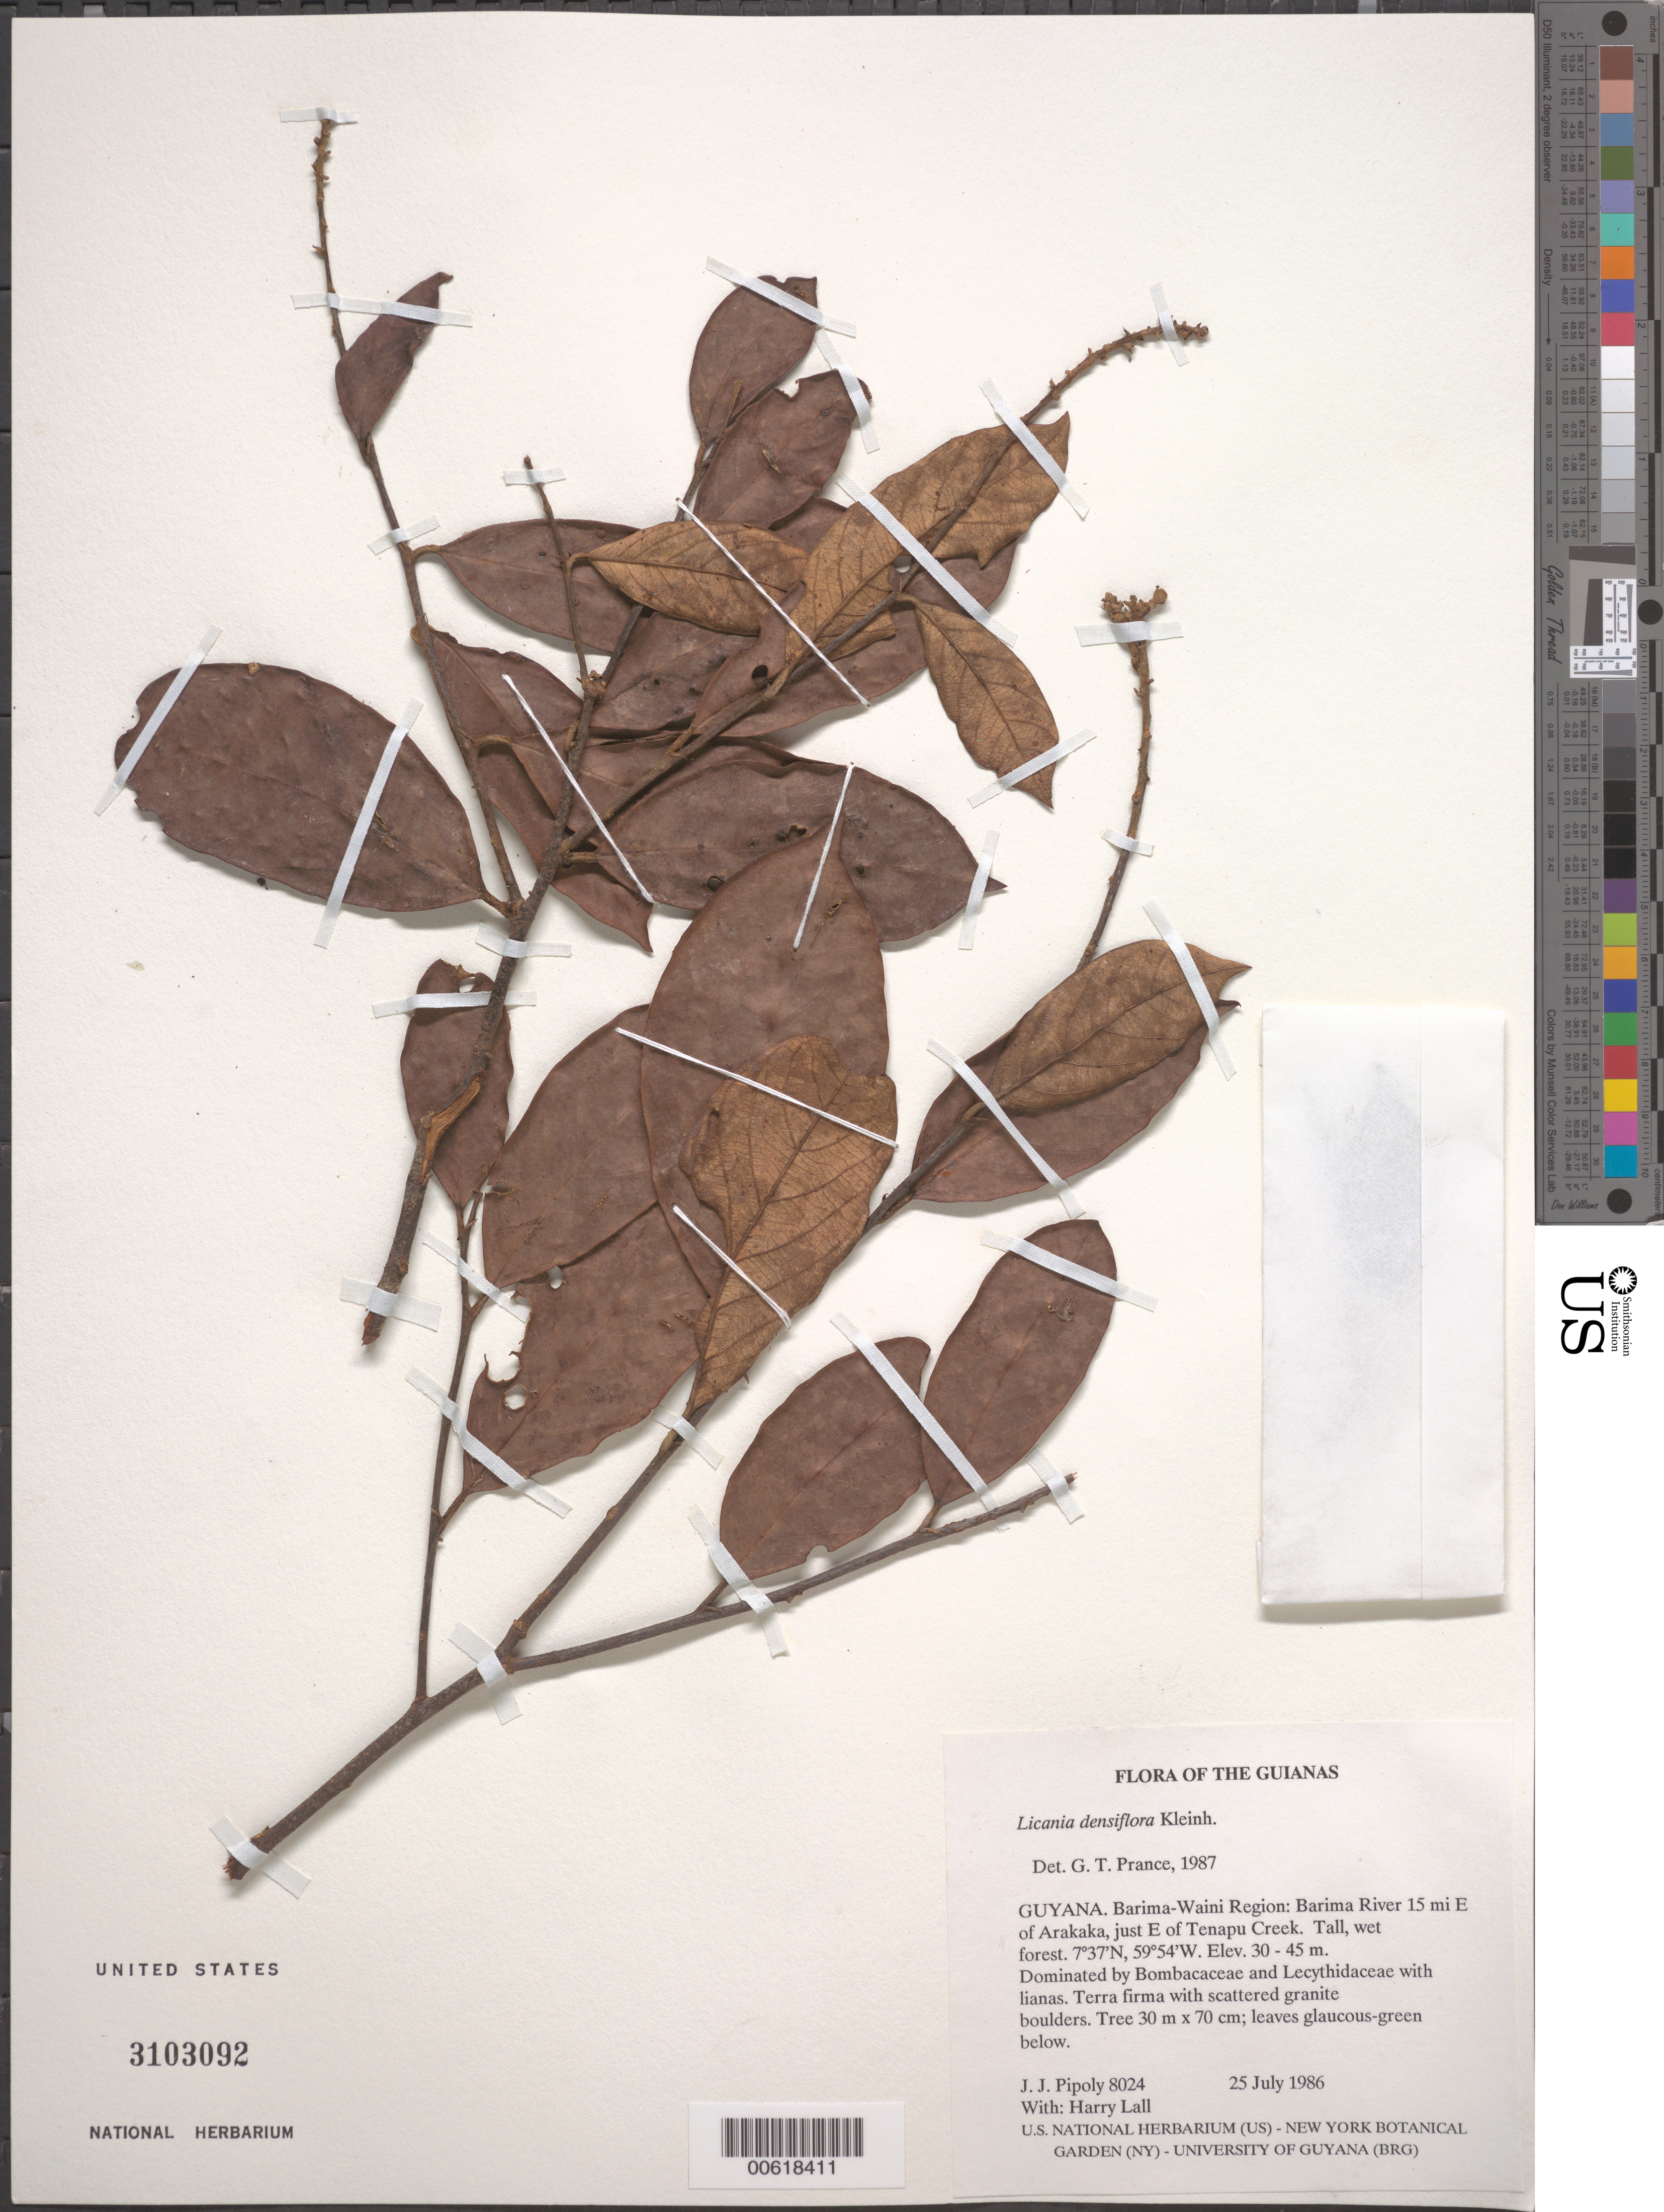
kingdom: Plantae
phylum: Tracheophyta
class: Magnoliopsida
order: Malpighiales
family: Chrysobalanaceae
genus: Licania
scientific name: Licania densiflora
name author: Kleinh.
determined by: Prance, G. T.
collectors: J. J. Pipoly & H. Lall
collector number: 8024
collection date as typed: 25 July 1986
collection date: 1986-07-25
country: Guyana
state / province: Barima-Waini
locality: Barima River 15 mi E of Arakaka, just E of Tenapu Creek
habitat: Tall, wet forest dominated by Bombacaceae and Lecythidaceae with lianas. Terra firma with scattered granite boulders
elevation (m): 30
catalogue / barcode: US 3103092